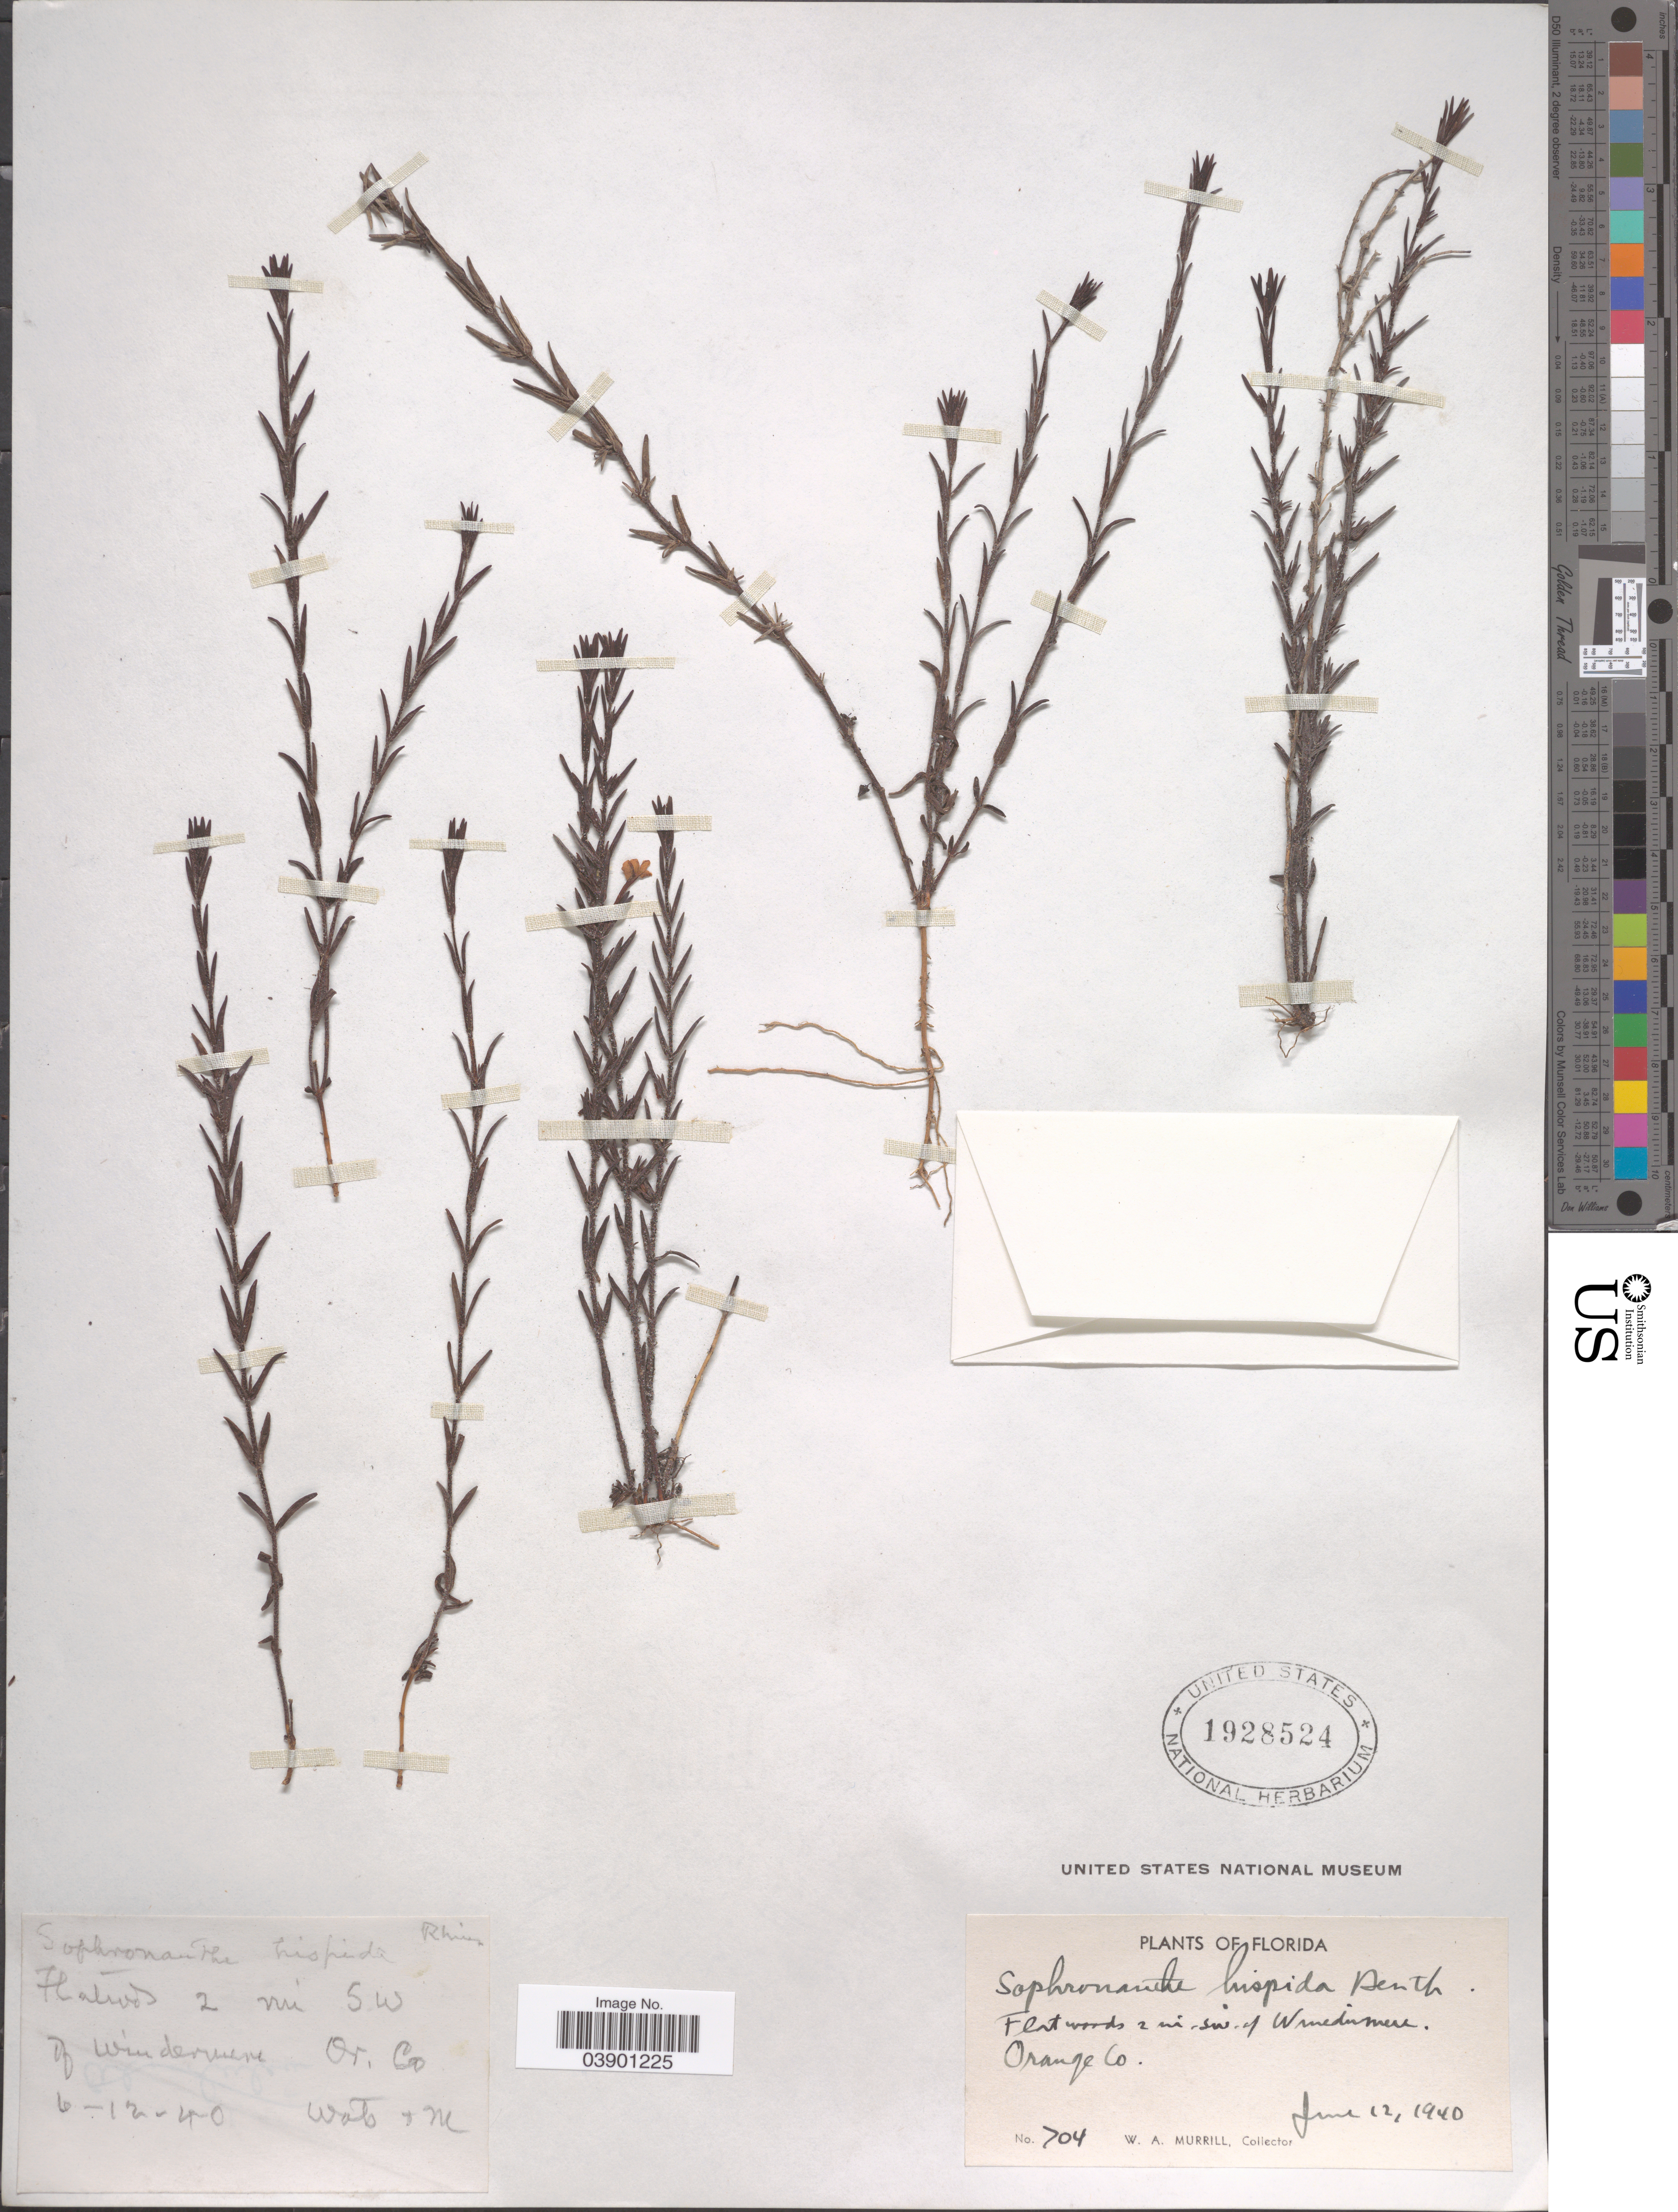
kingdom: Plantae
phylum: Tracheophyta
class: Magnoliopsida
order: Lamiales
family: Plantaginaceae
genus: Sophronanthe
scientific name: Sophronanthe hispida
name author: Benth. ex Lindl.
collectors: W. A. Murrill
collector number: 704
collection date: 1940-06-12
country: United States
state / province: Florida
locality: Flat woods 2 mi. sw. of Windermere. Orange Co.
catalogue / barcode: US 1928524